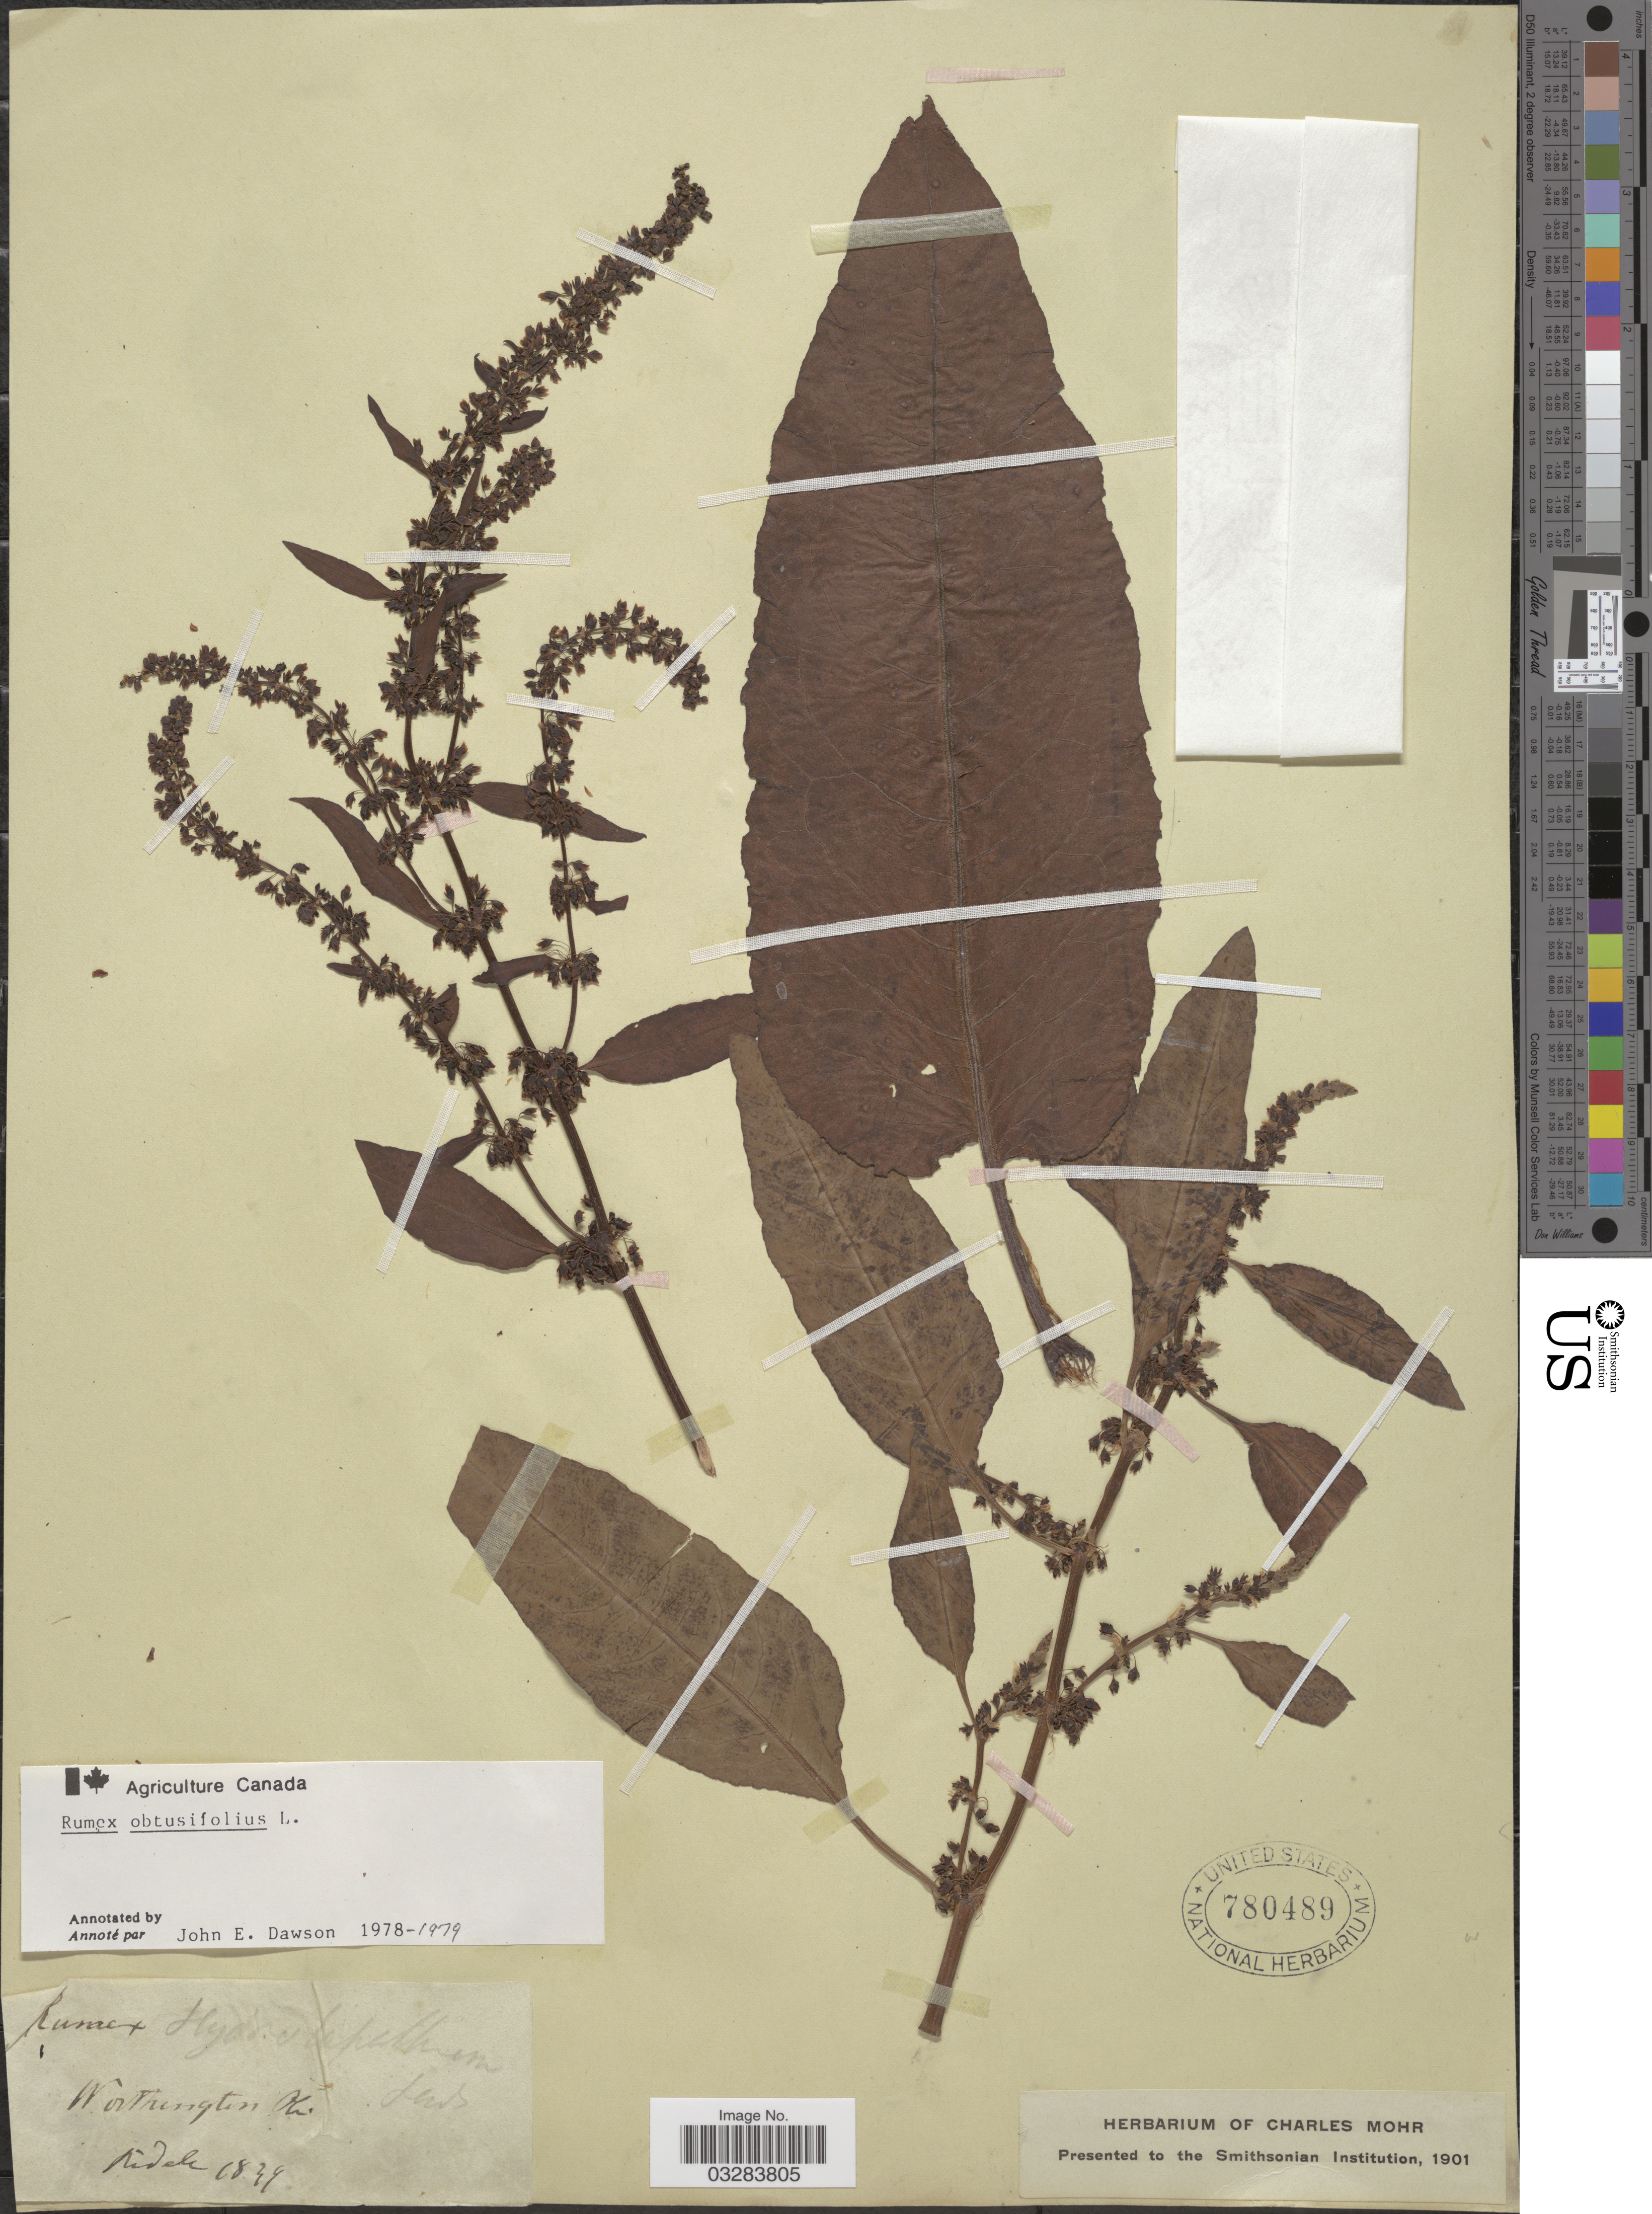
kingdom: Plantae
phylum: Tracheophyta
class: Magnoliopsida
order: Caryophyllales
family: Polygonaceae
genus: Rumex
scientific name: Rumex crispus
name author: L.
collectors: -. Ridele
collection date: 1839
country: United States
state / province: Ohio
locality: Worthington.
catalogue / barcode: US 780489